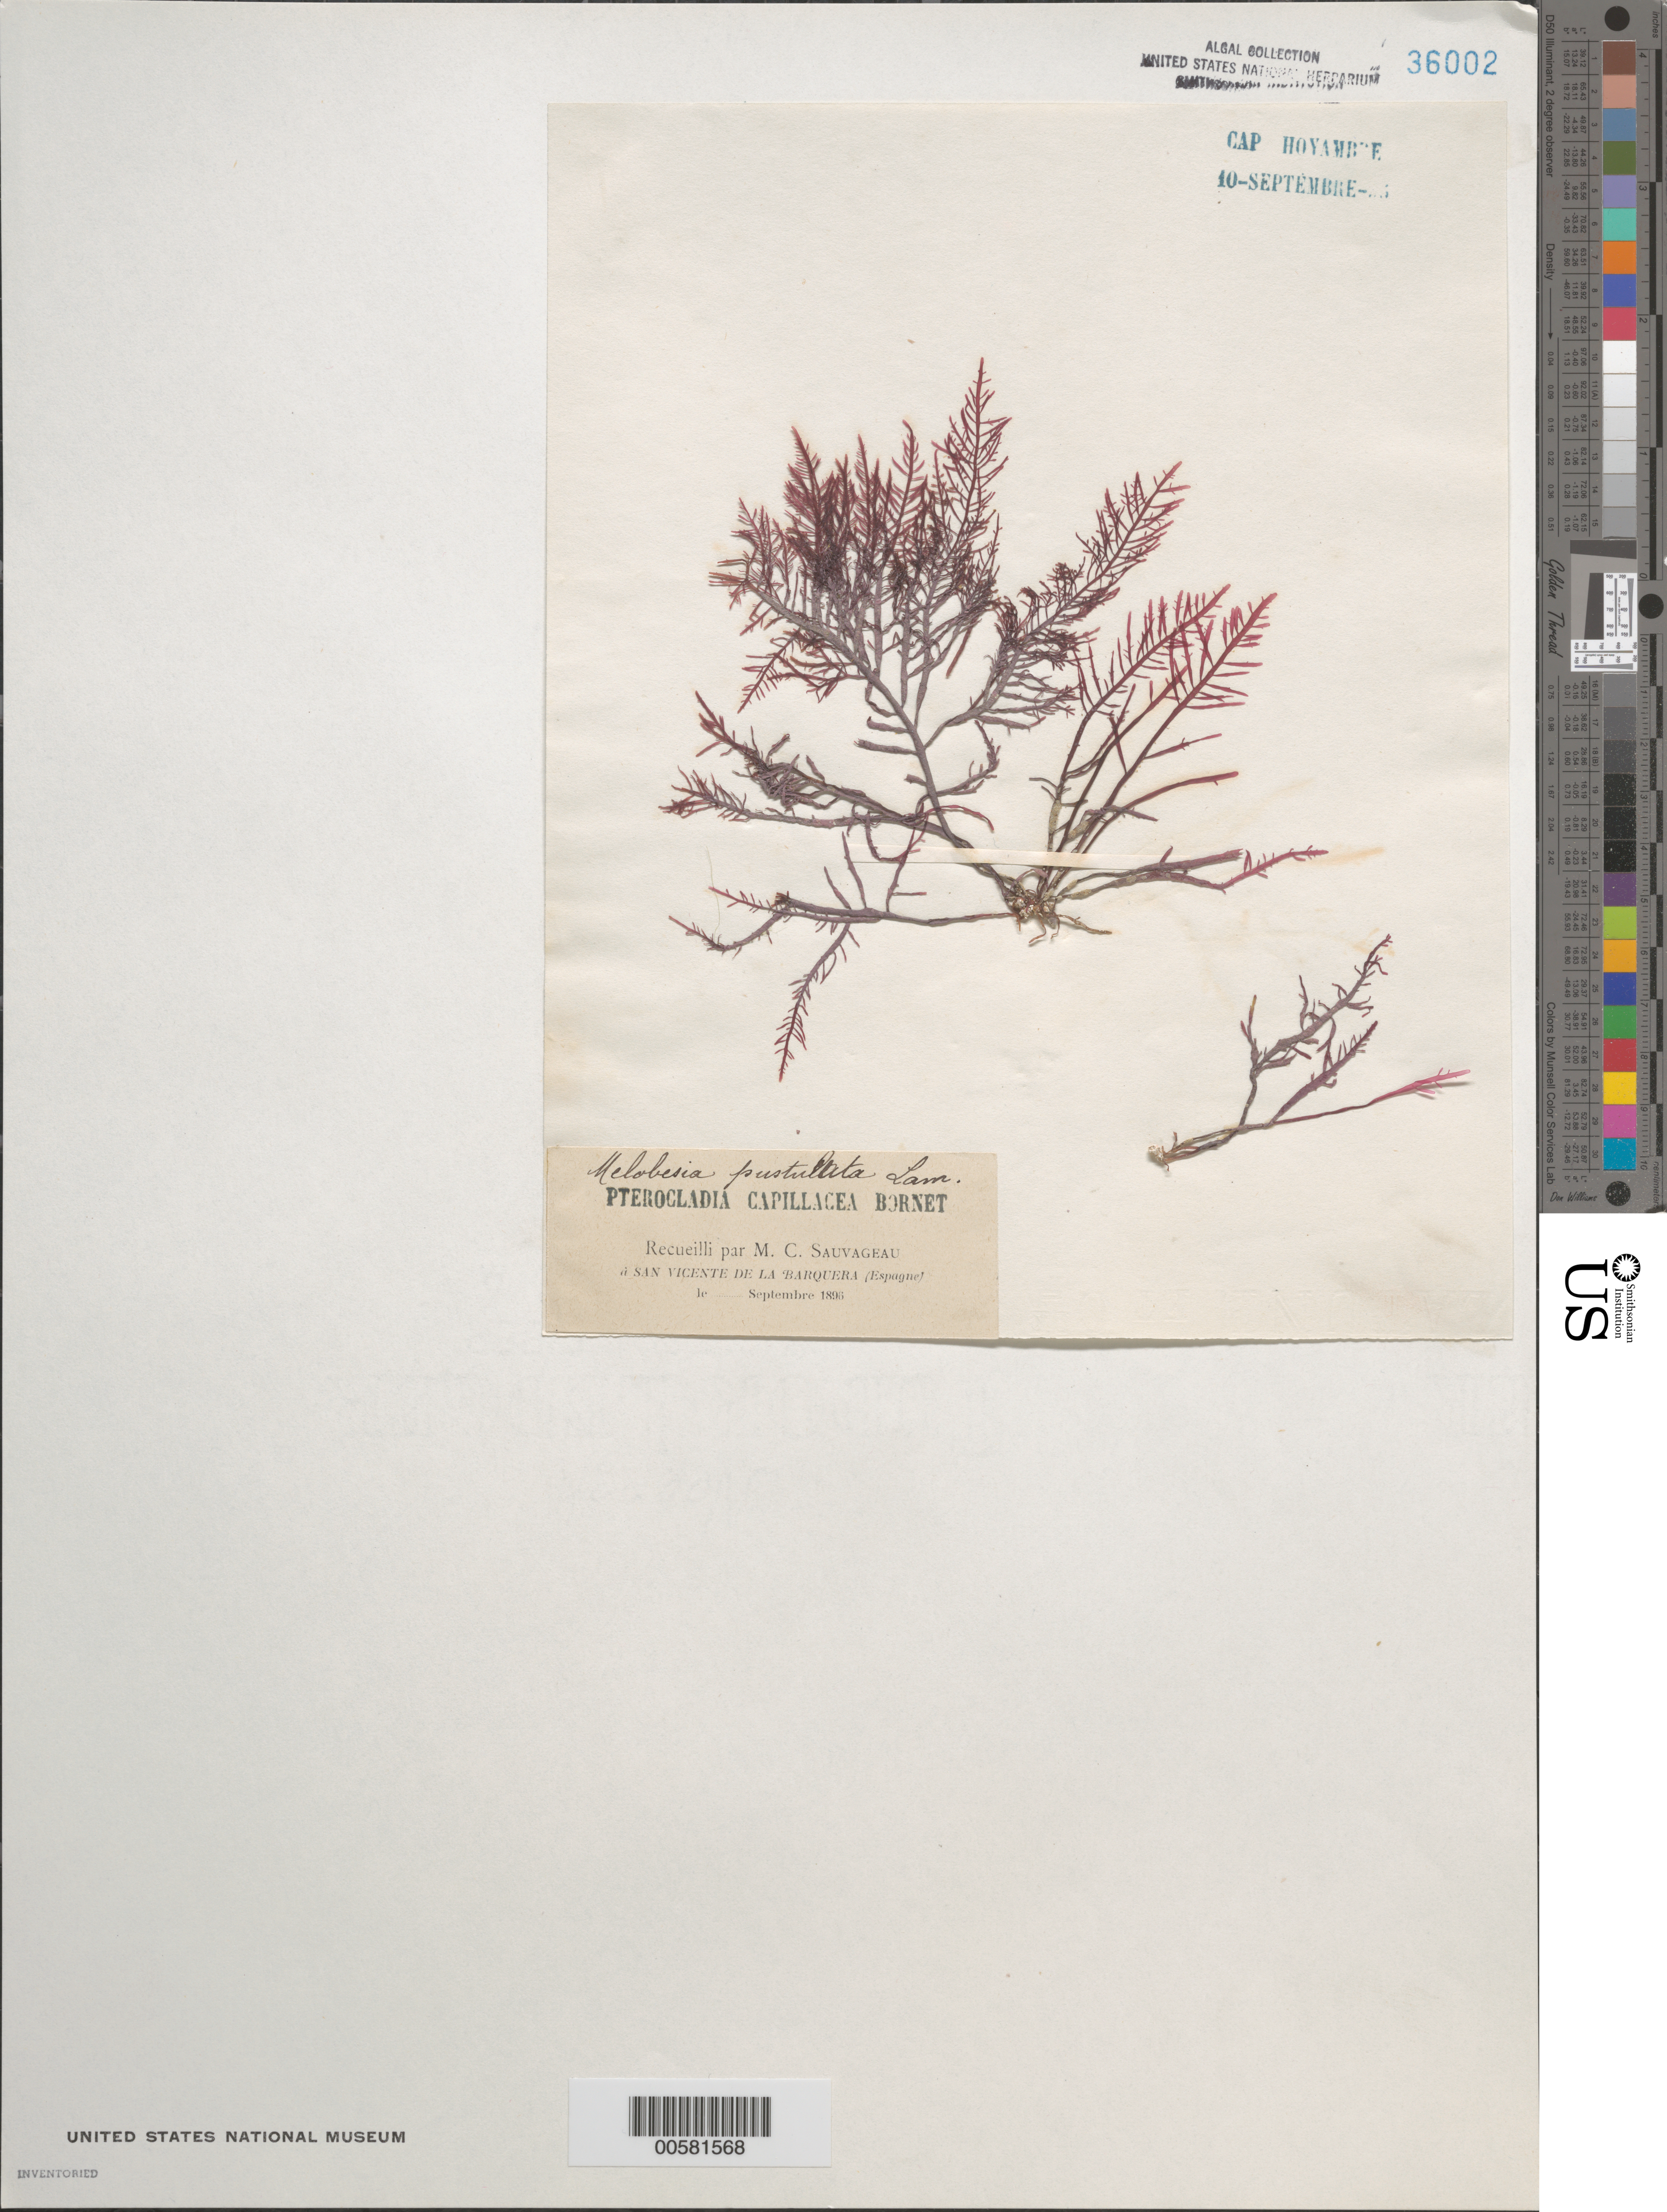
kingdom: Plantae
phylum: Rhodophyta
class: Florideophyceae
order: Gelidiales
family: Pterocladiaceae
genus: Pterocladiella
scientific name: Pterocladiella capillacea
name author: (S.G. Gmel.) Santelices & Hommers.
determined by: Algae name updating Project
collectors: C. F. Sauvageau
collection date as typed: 10 Sep 1896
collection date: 1896-09-10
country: Spain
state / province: Cantabria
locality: Cap hoyambre, san vicente de la barquera. Santander.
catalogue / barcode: US 36002